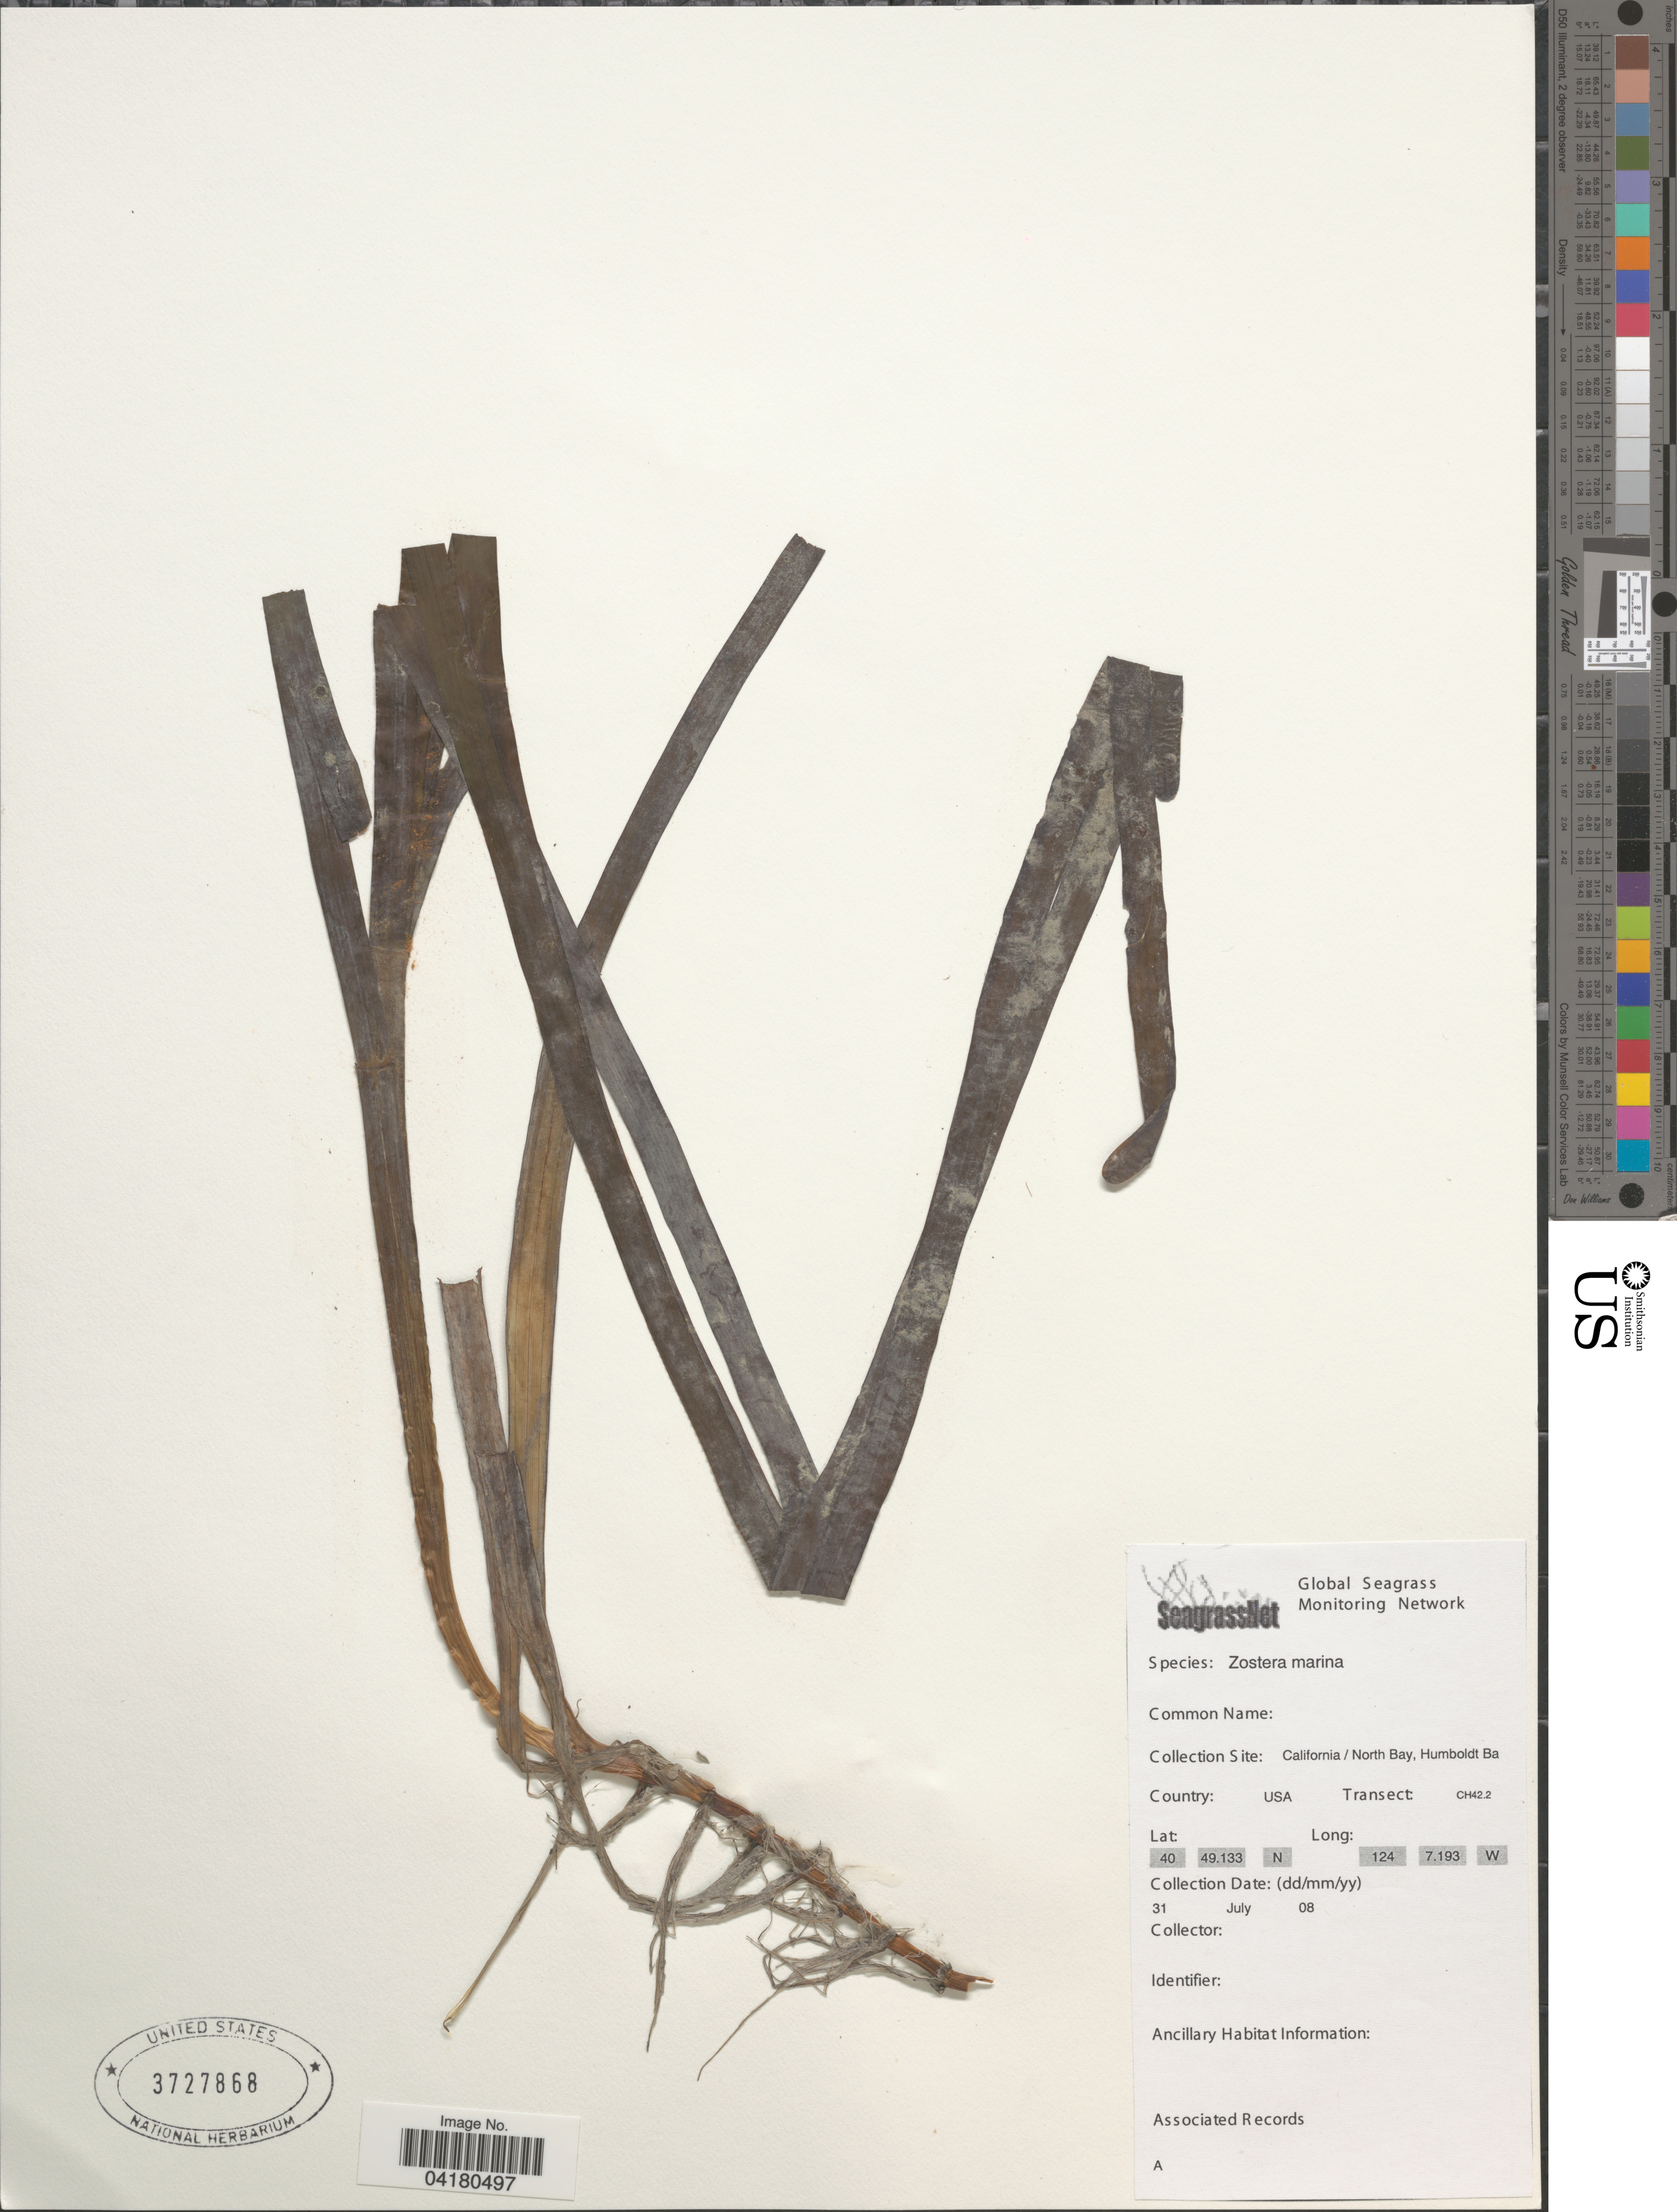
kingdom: Plantae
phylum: Tracheophyta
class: Liliopsida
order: Alismatales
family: Zosteraceae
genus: Zostera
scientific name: Zostera marina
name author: L.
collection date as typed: Transcribed d/m/y: 31/7/8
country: United States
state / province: California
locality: Collection Site: California / North Bay, Humboldt Ba. Transect: CH42.2.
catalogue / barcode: US 3727868